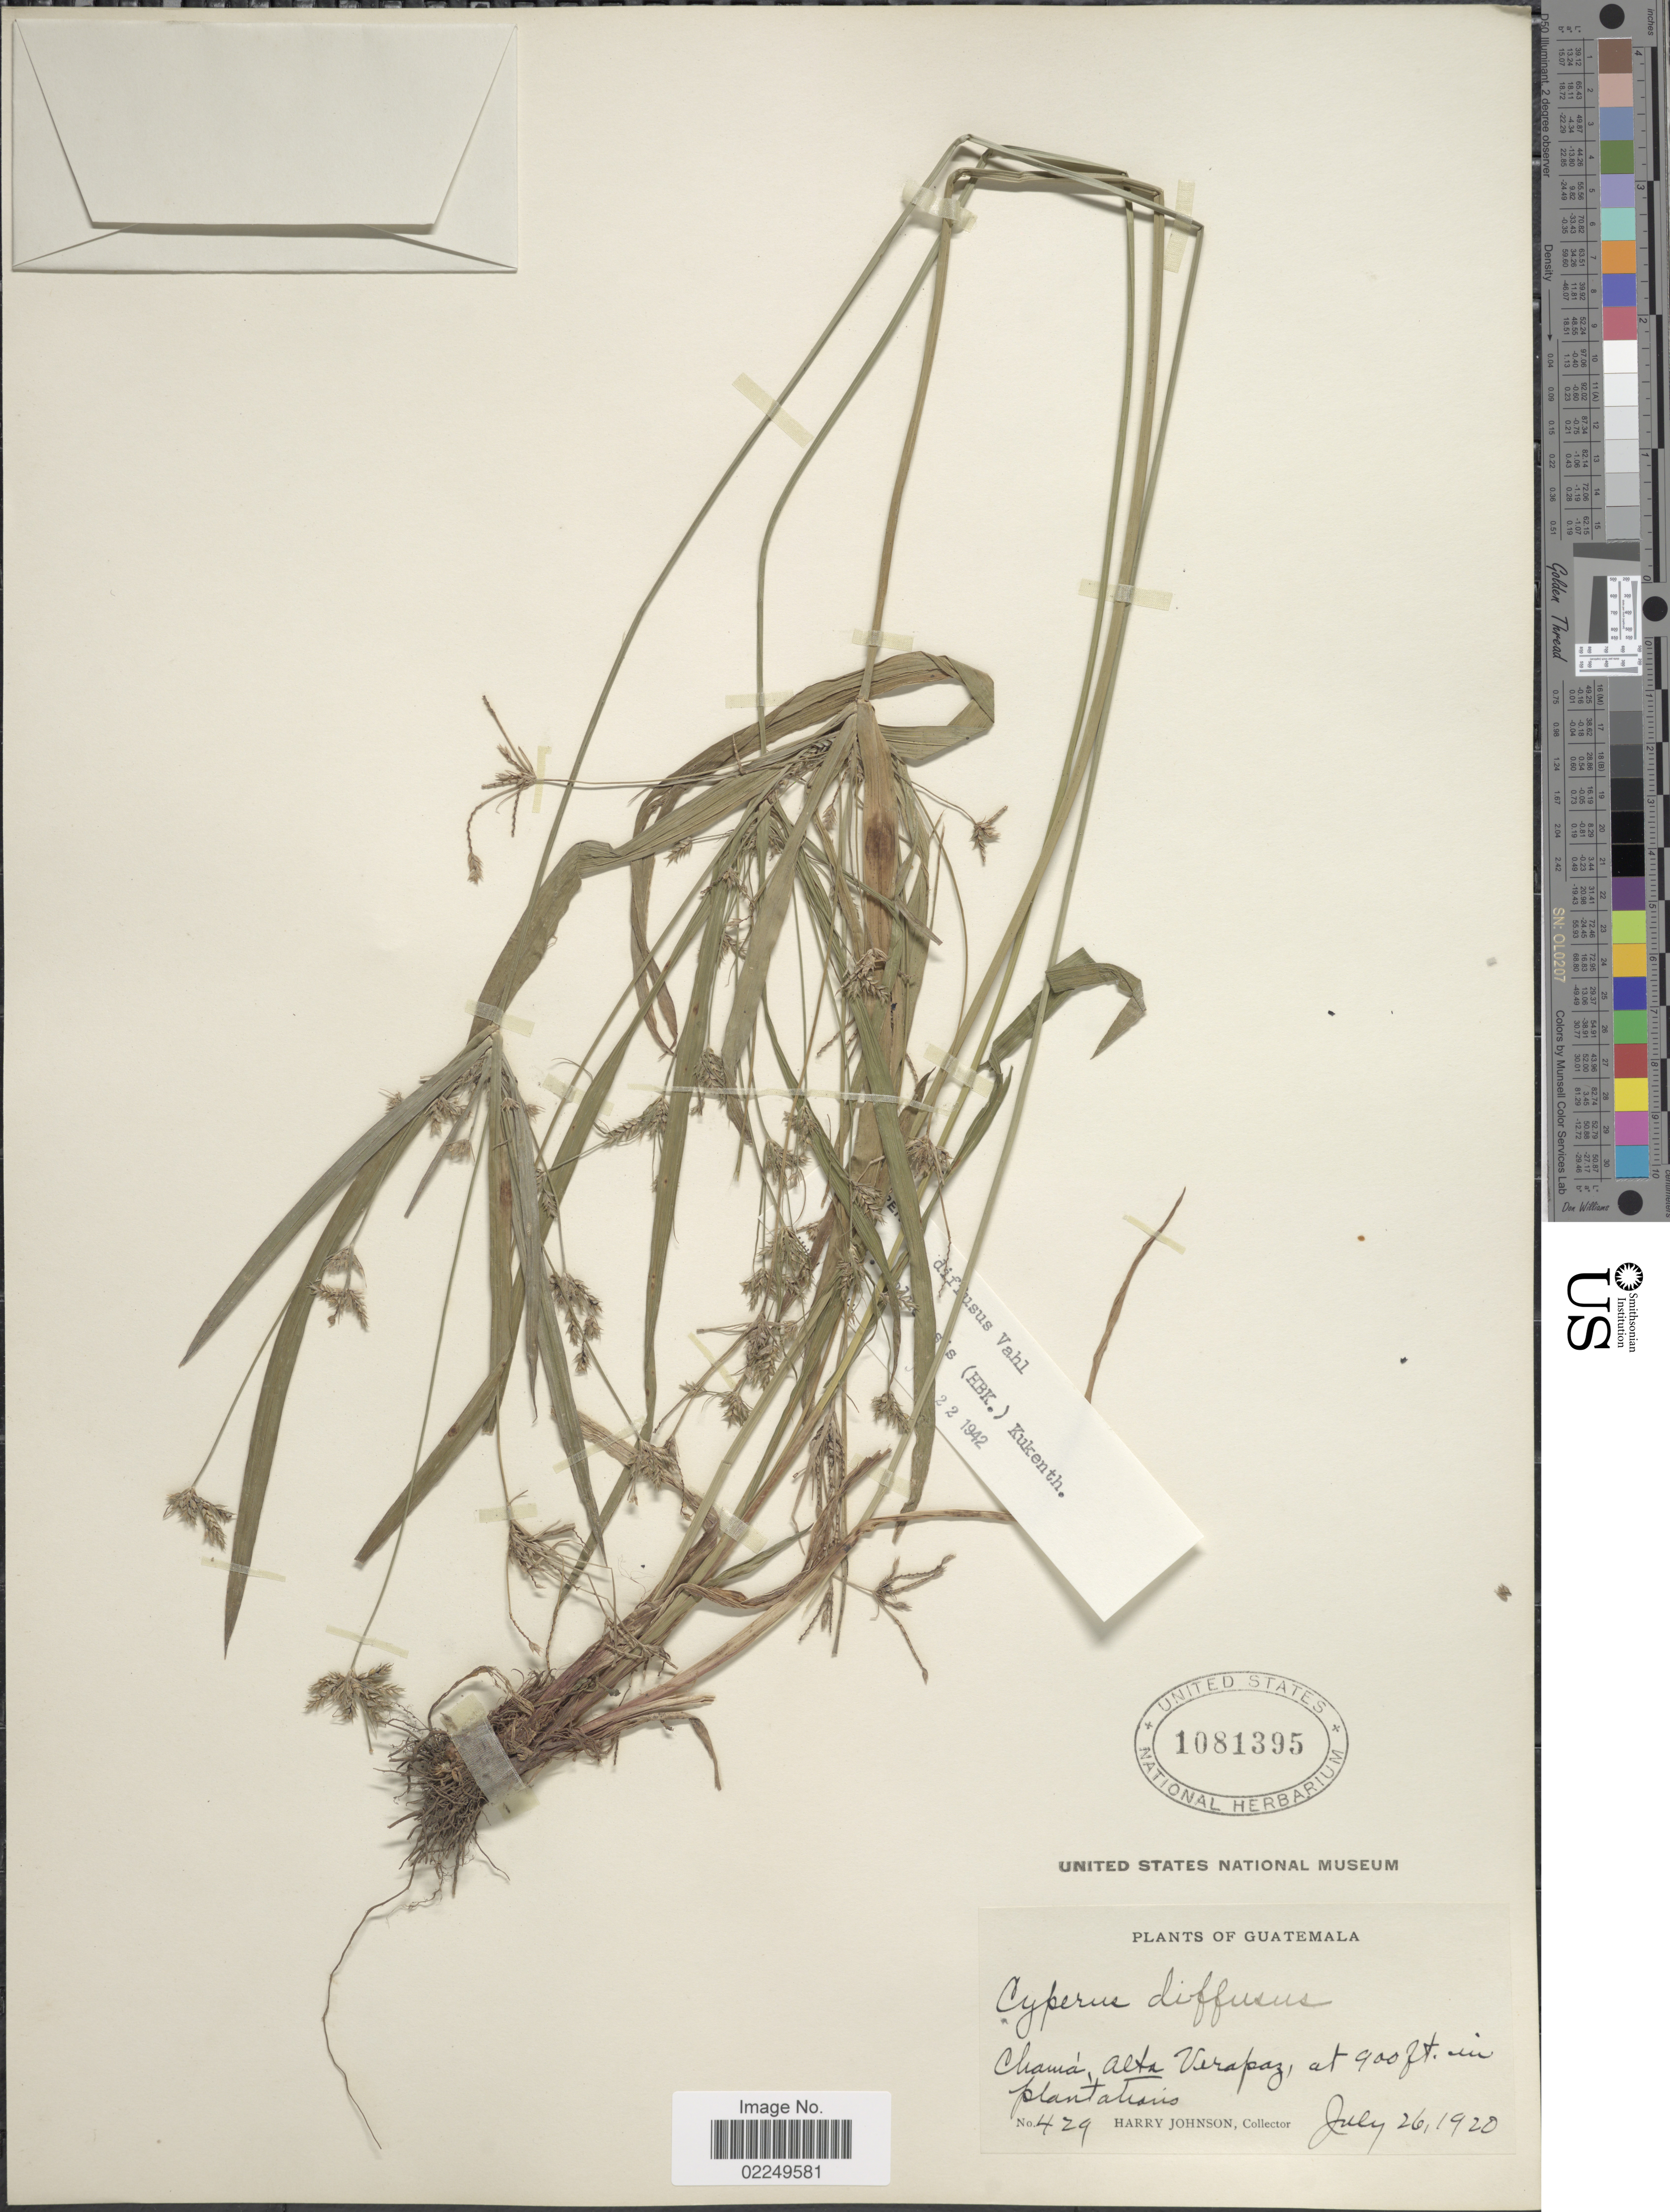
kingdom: Plantae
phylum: Tracheophyta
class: Liliopsida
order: Poales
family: Cyperaceae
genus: Cyperus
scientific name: Cyperus laxus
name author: Lam.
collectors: H. Johnson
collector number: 429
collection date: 1920-07-26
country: Guatemala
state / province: Alta Verapaz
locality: Chama, Alta Verapaz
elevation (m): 274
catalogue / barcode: US 1081395